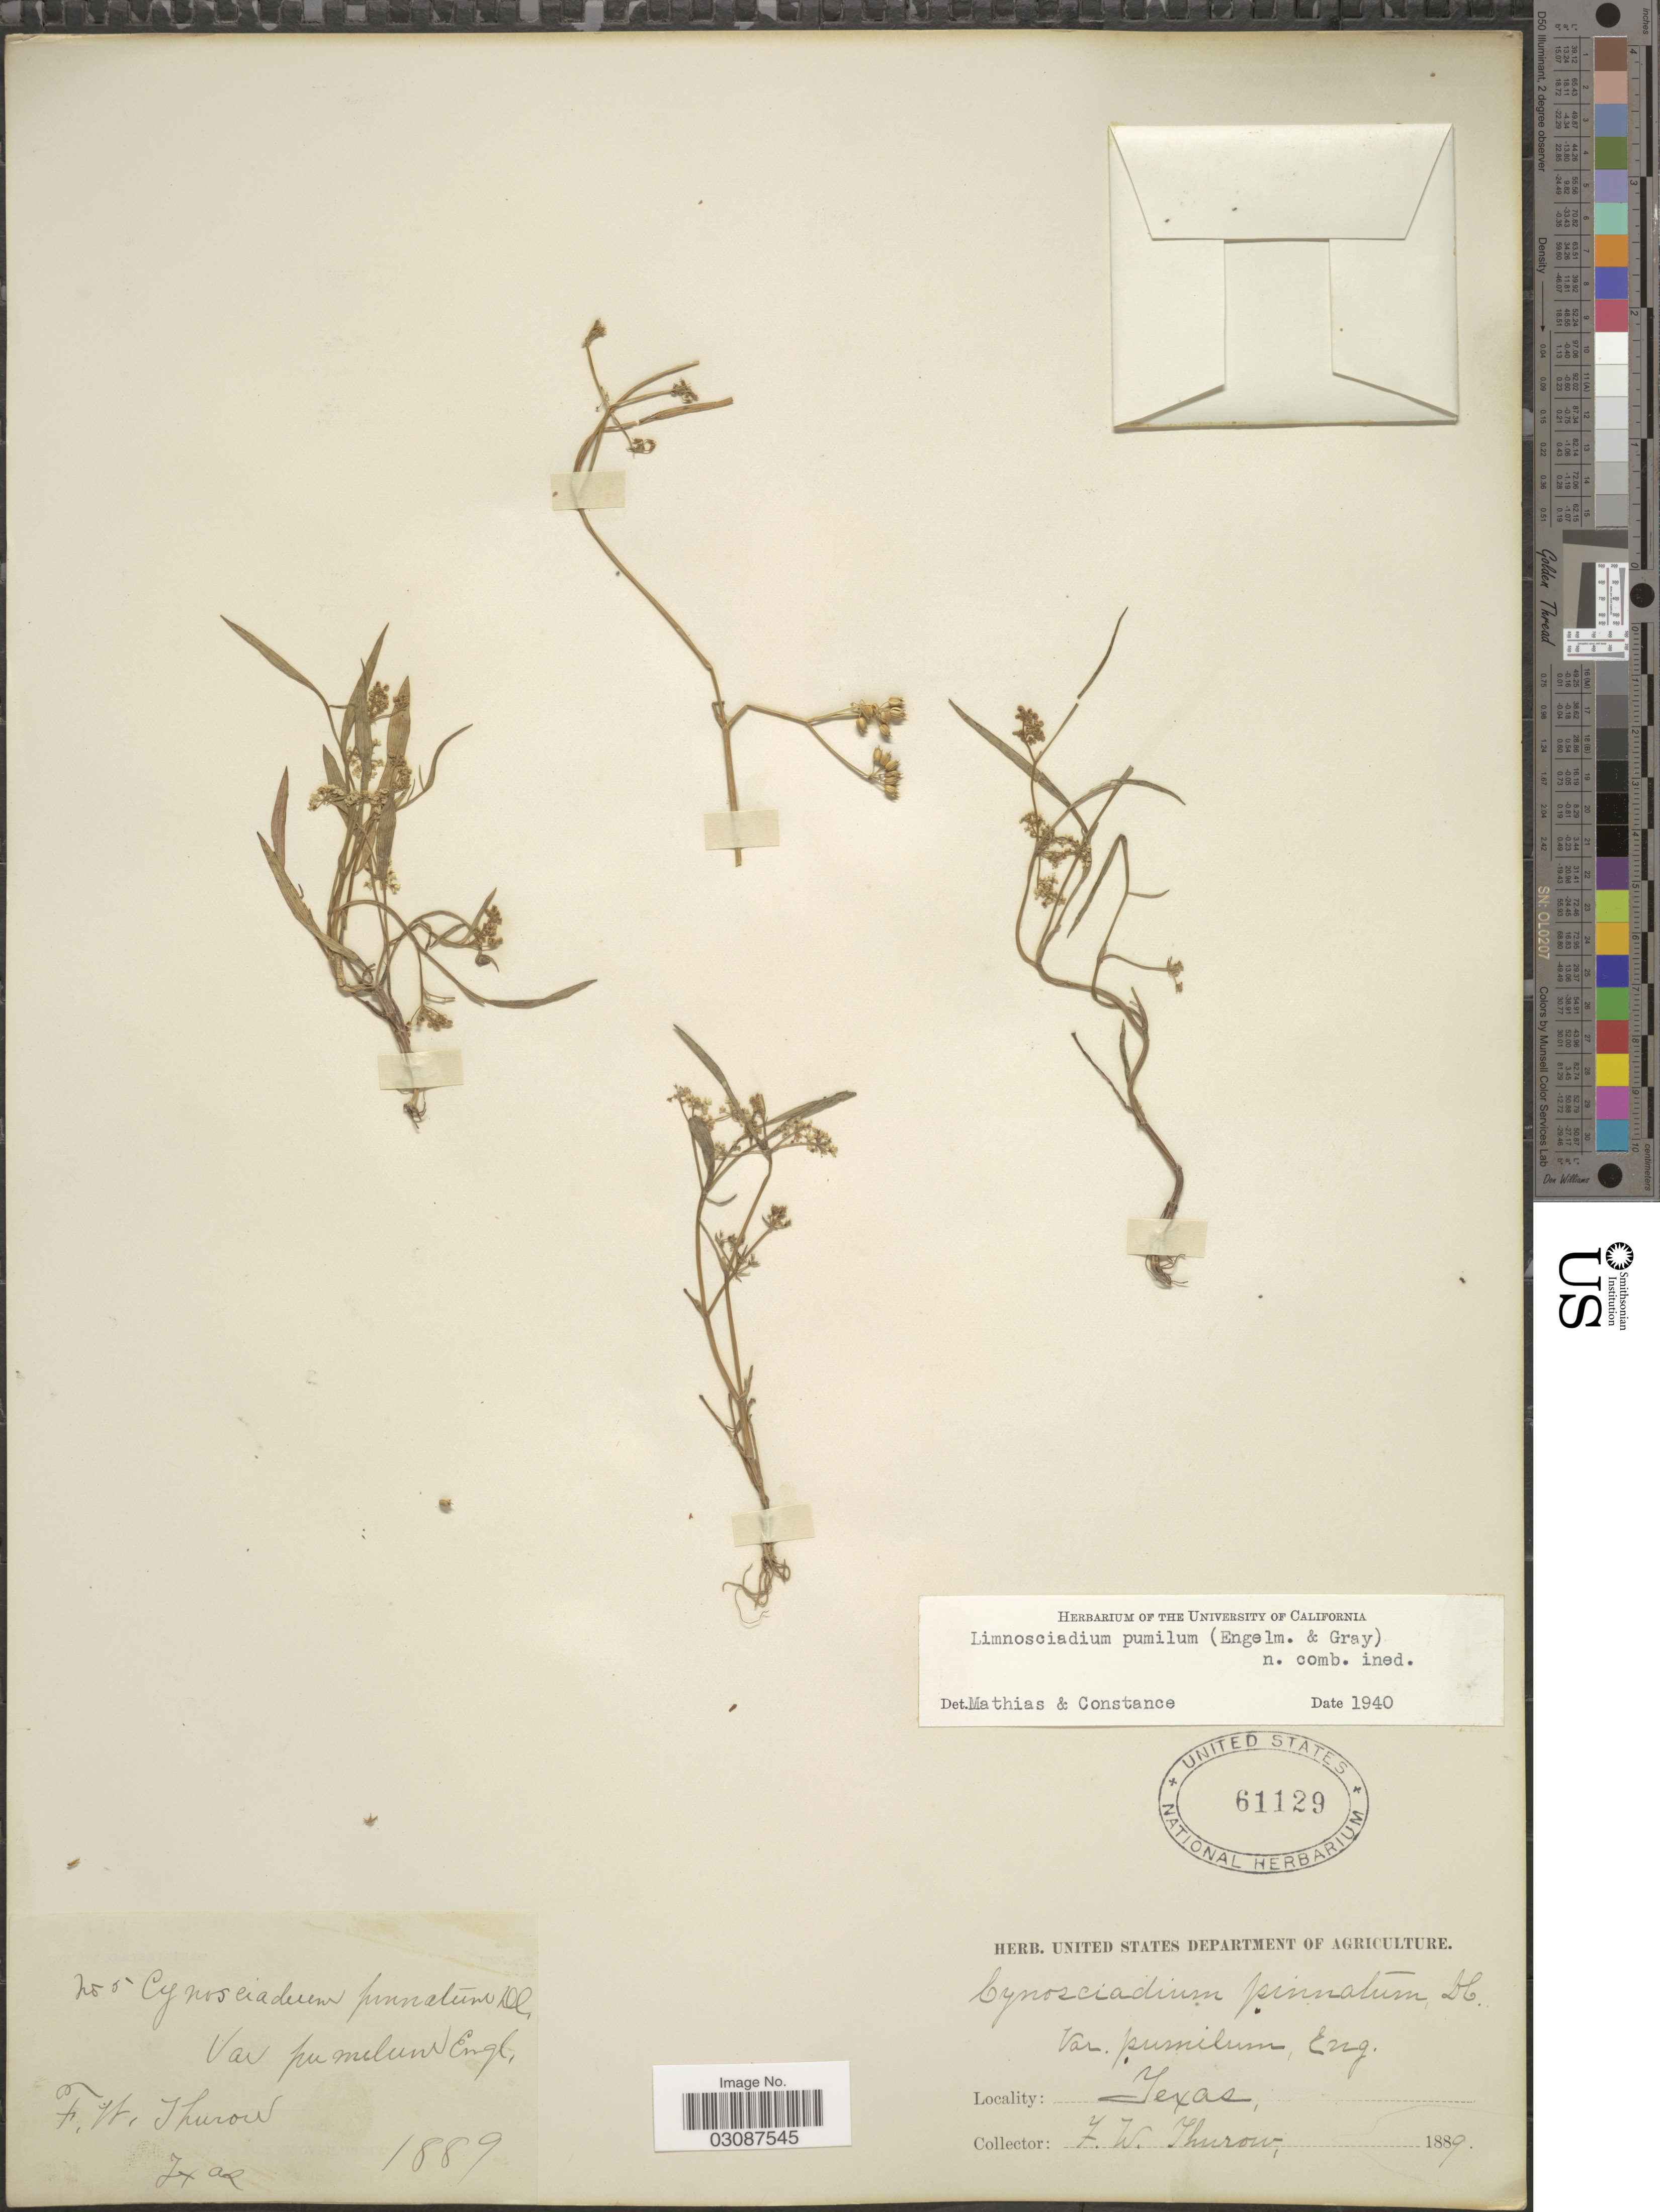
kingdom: Plantae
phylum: Tracheophyta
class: Magnoliopsida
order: Apiales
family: Apiaceae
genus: Limnosciadium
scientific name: Limnosciadium pumilum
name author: (Engelm. & A. Gray) Mathias & Constance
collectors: F. W. Thurow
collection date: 1889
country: United States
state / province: Texas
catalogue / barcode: US 61129